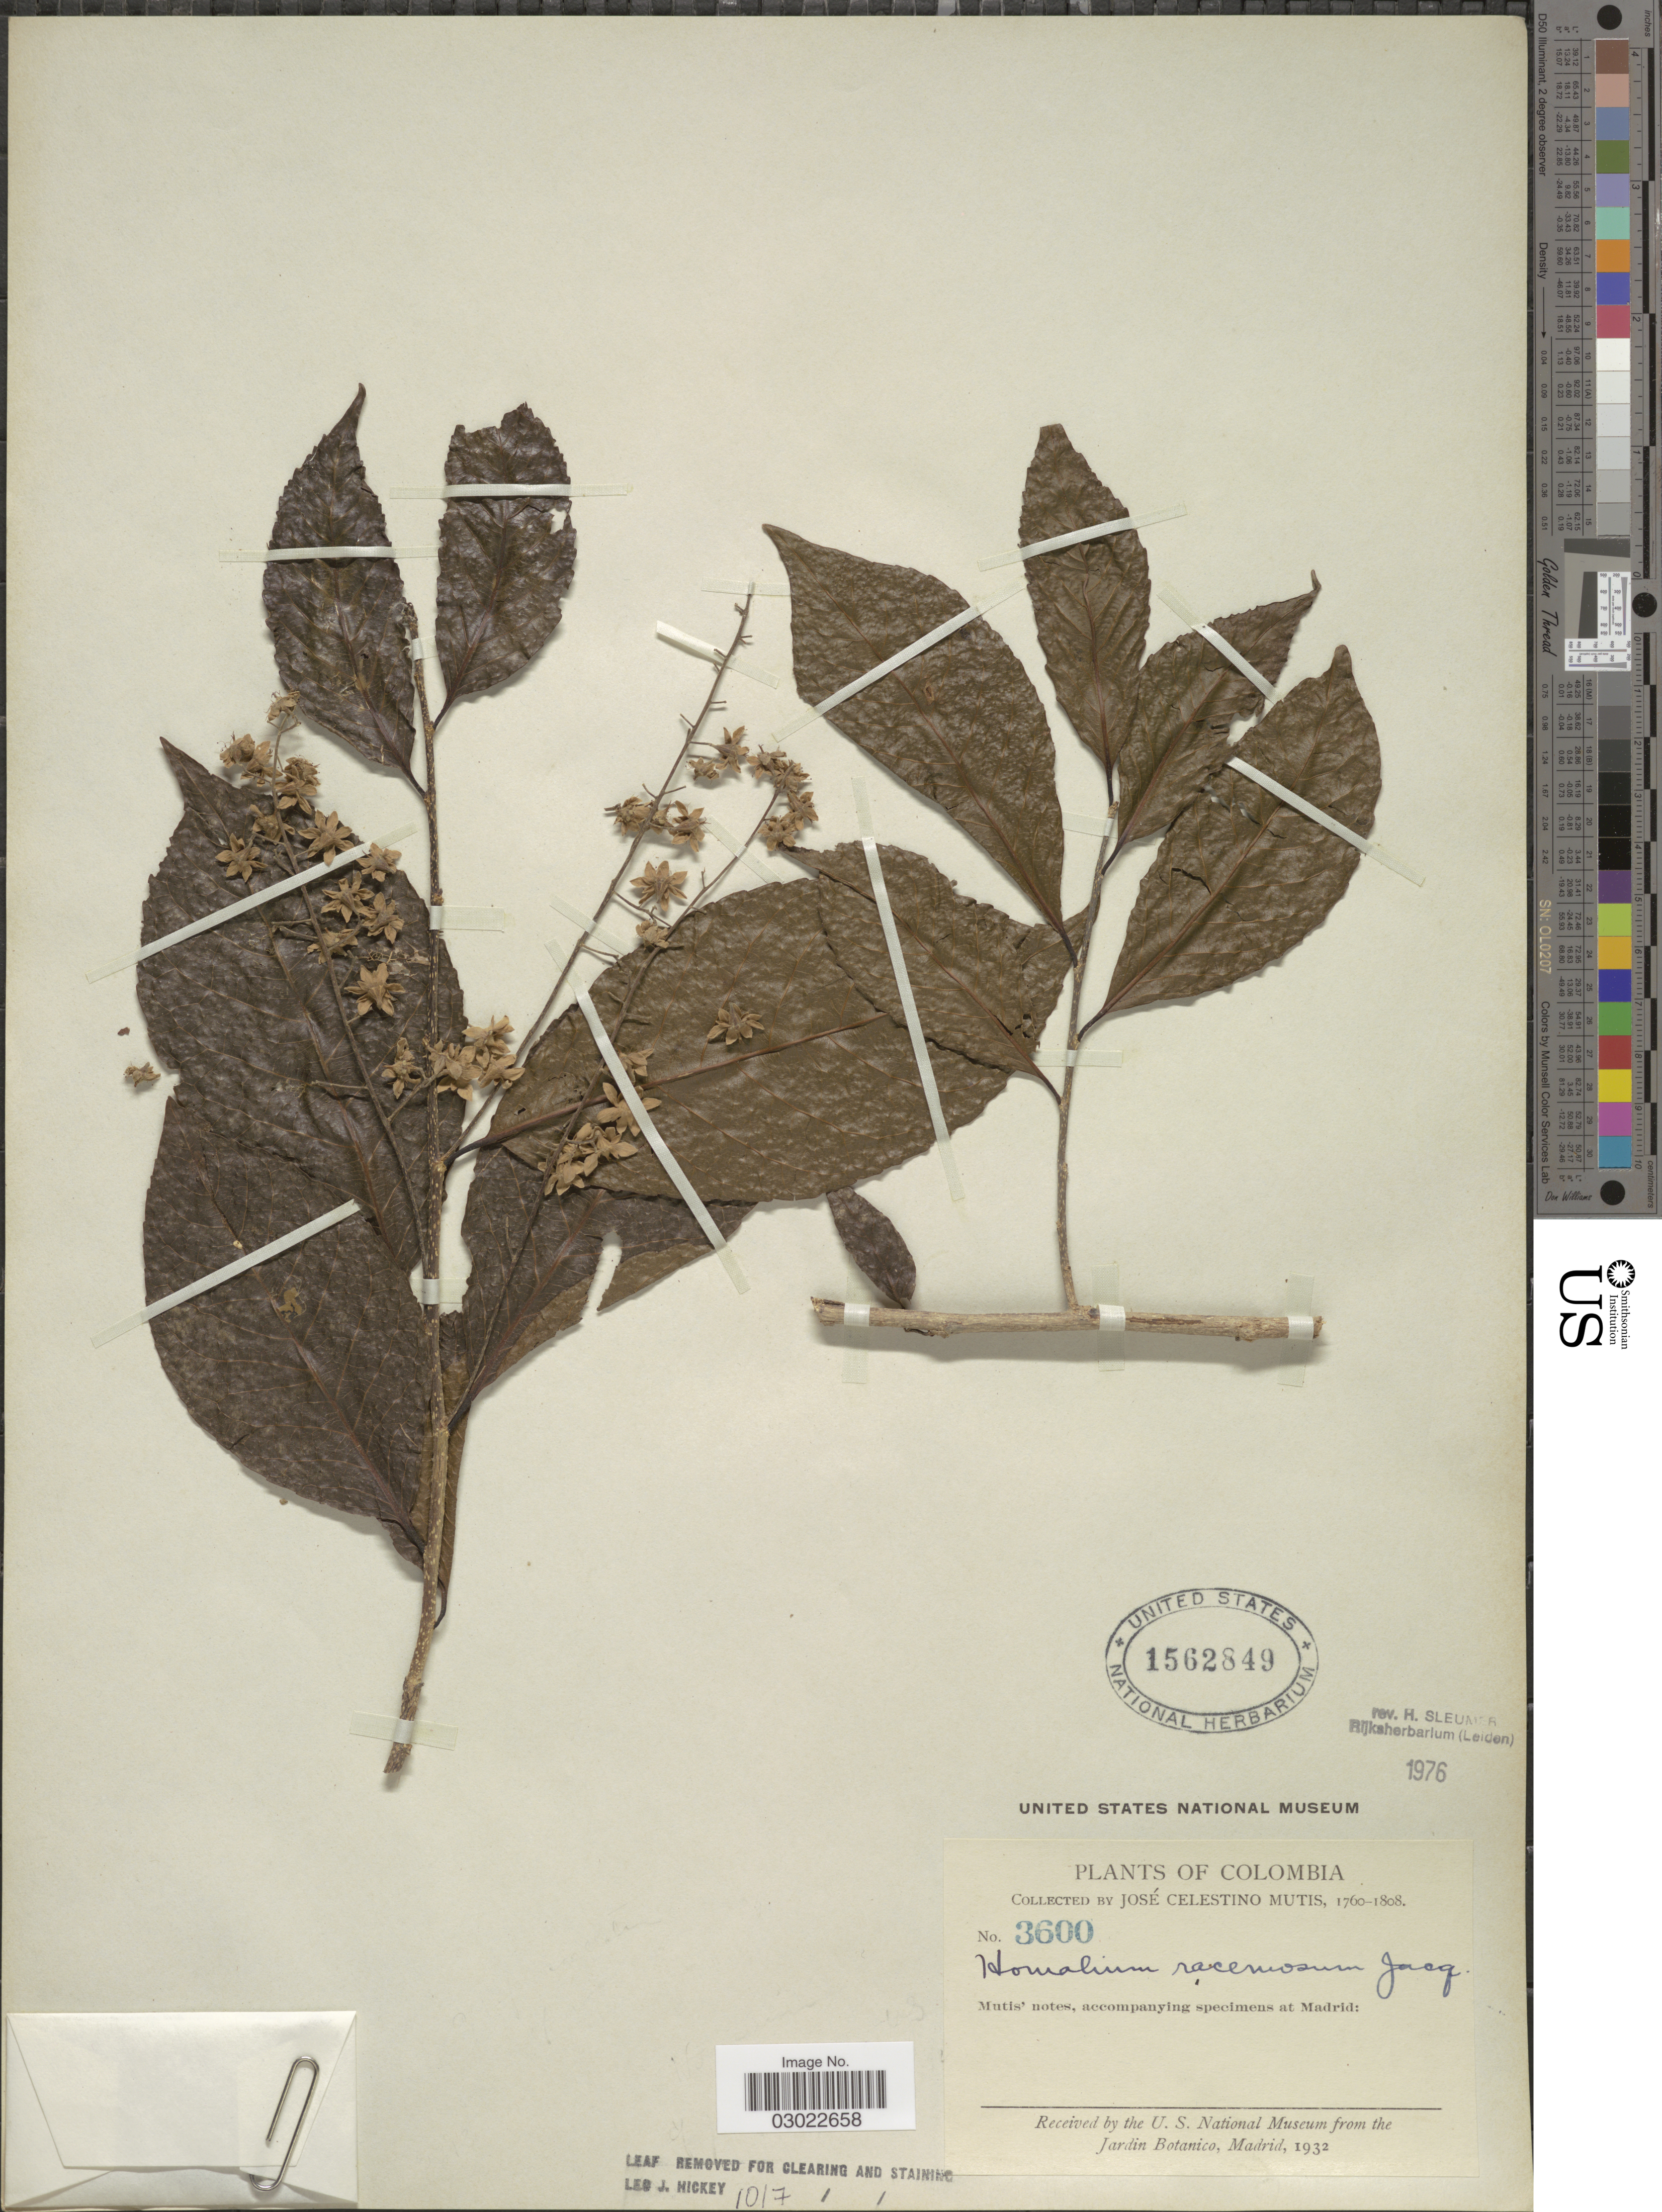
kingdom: Plantae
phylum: Tracheophyta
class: Magnoliopsida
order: Malpighiales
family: Salicaceae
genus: Homalium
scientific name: Homalium racemosum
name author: Jacq.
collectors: J. C. B. Mutis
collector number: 3600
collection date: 1760/1808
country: Colombia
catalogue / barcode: US 1562849